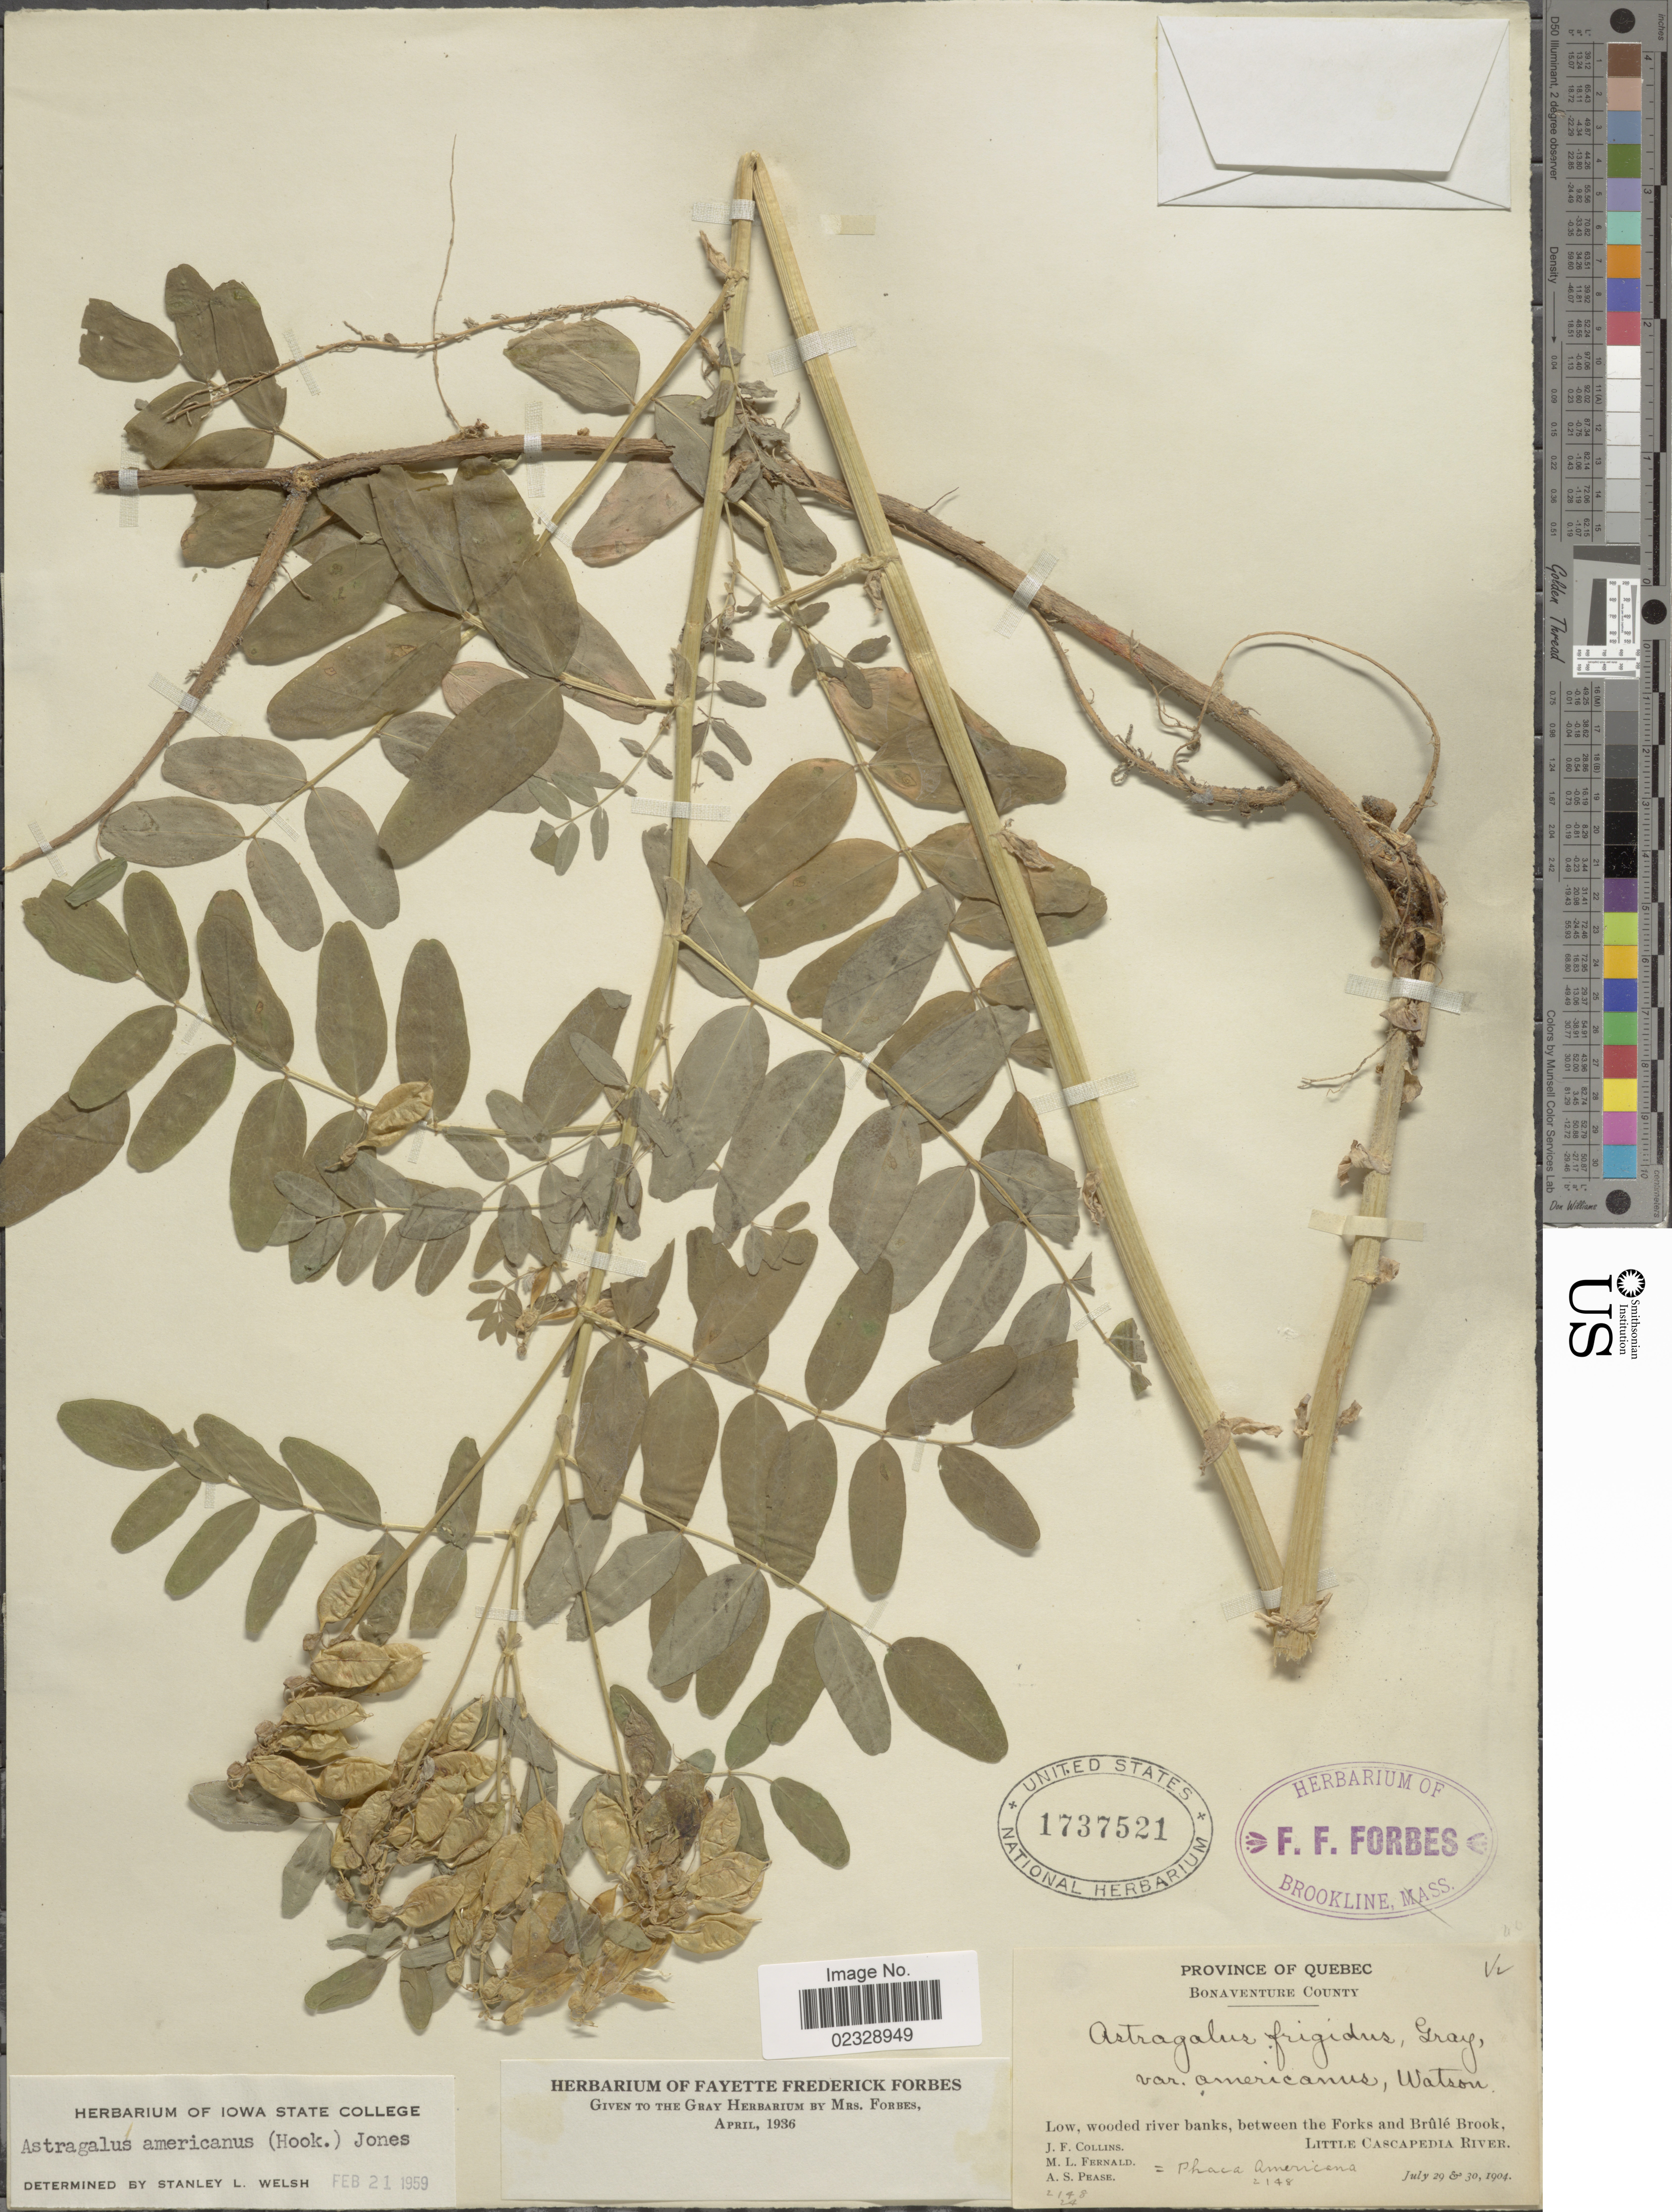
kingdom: Plantae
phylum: Tracheophyta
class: Magnoliopsida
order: Fabales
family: Fabaceae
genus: Astragalus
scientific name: Astragalus americanus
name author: (Hook.) M.E. Jones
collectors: J. Collins, M. L. Fernald & A. S. Pease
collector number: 2148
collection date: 1904-07-29/1904-07-30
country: Canada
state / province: Quebec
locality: Bonaventure County, Low, wooded river banks, between the Forks and Brûlé Brook, Little Cascapedia River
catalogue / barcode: US 1737521